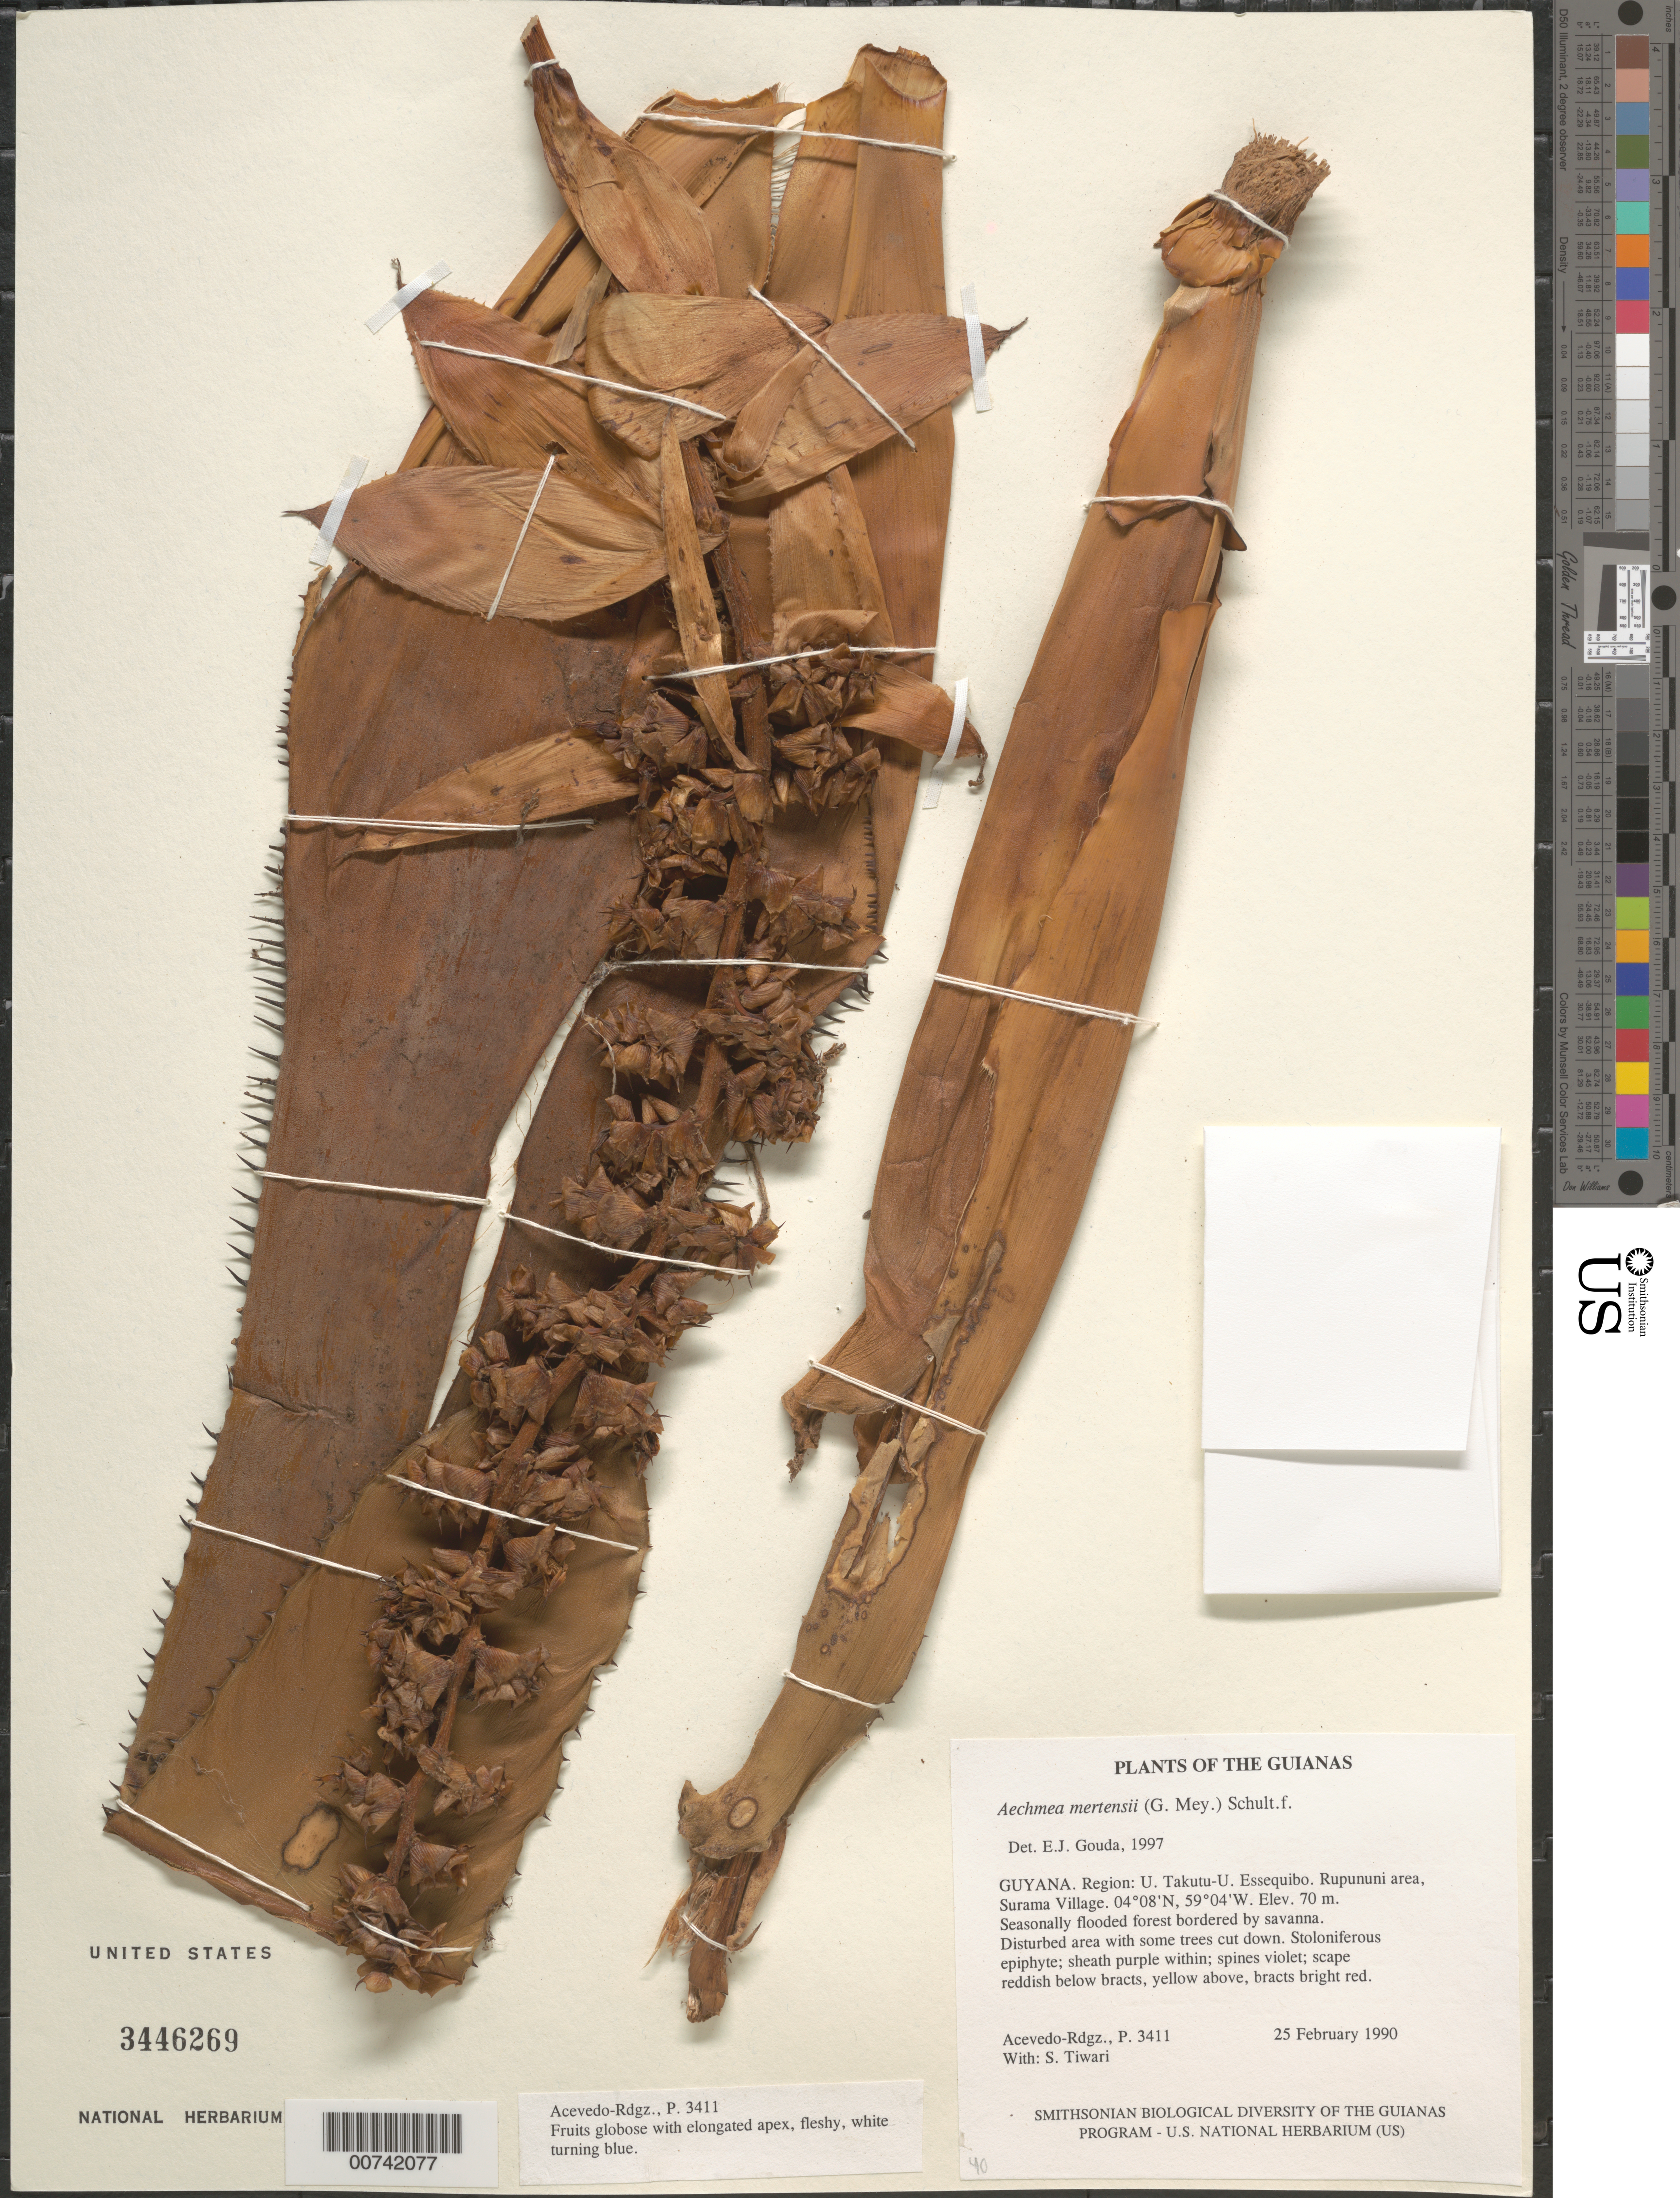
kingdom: Plantae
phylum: Tracheophyta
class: Liliopsida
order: Poales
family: Bromeliaceae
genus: Aechmea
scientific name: Aechmea mertensii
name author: (G. Mey.) Schult. & Schult. f.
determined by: Gouda, E. J.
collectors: P. Acevedo-Rodr. & S. Tiwari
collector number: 3411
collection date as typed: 25 Feb 1990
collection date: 1990-02-25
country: Guyana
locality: U. Takutu - U. Essequibo. Rupununi area, Surama Village.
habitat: Seasonally flooded forest bordered by savanna. Disturbed area with some trees cut down.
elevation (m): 70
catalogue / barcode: US 3446269